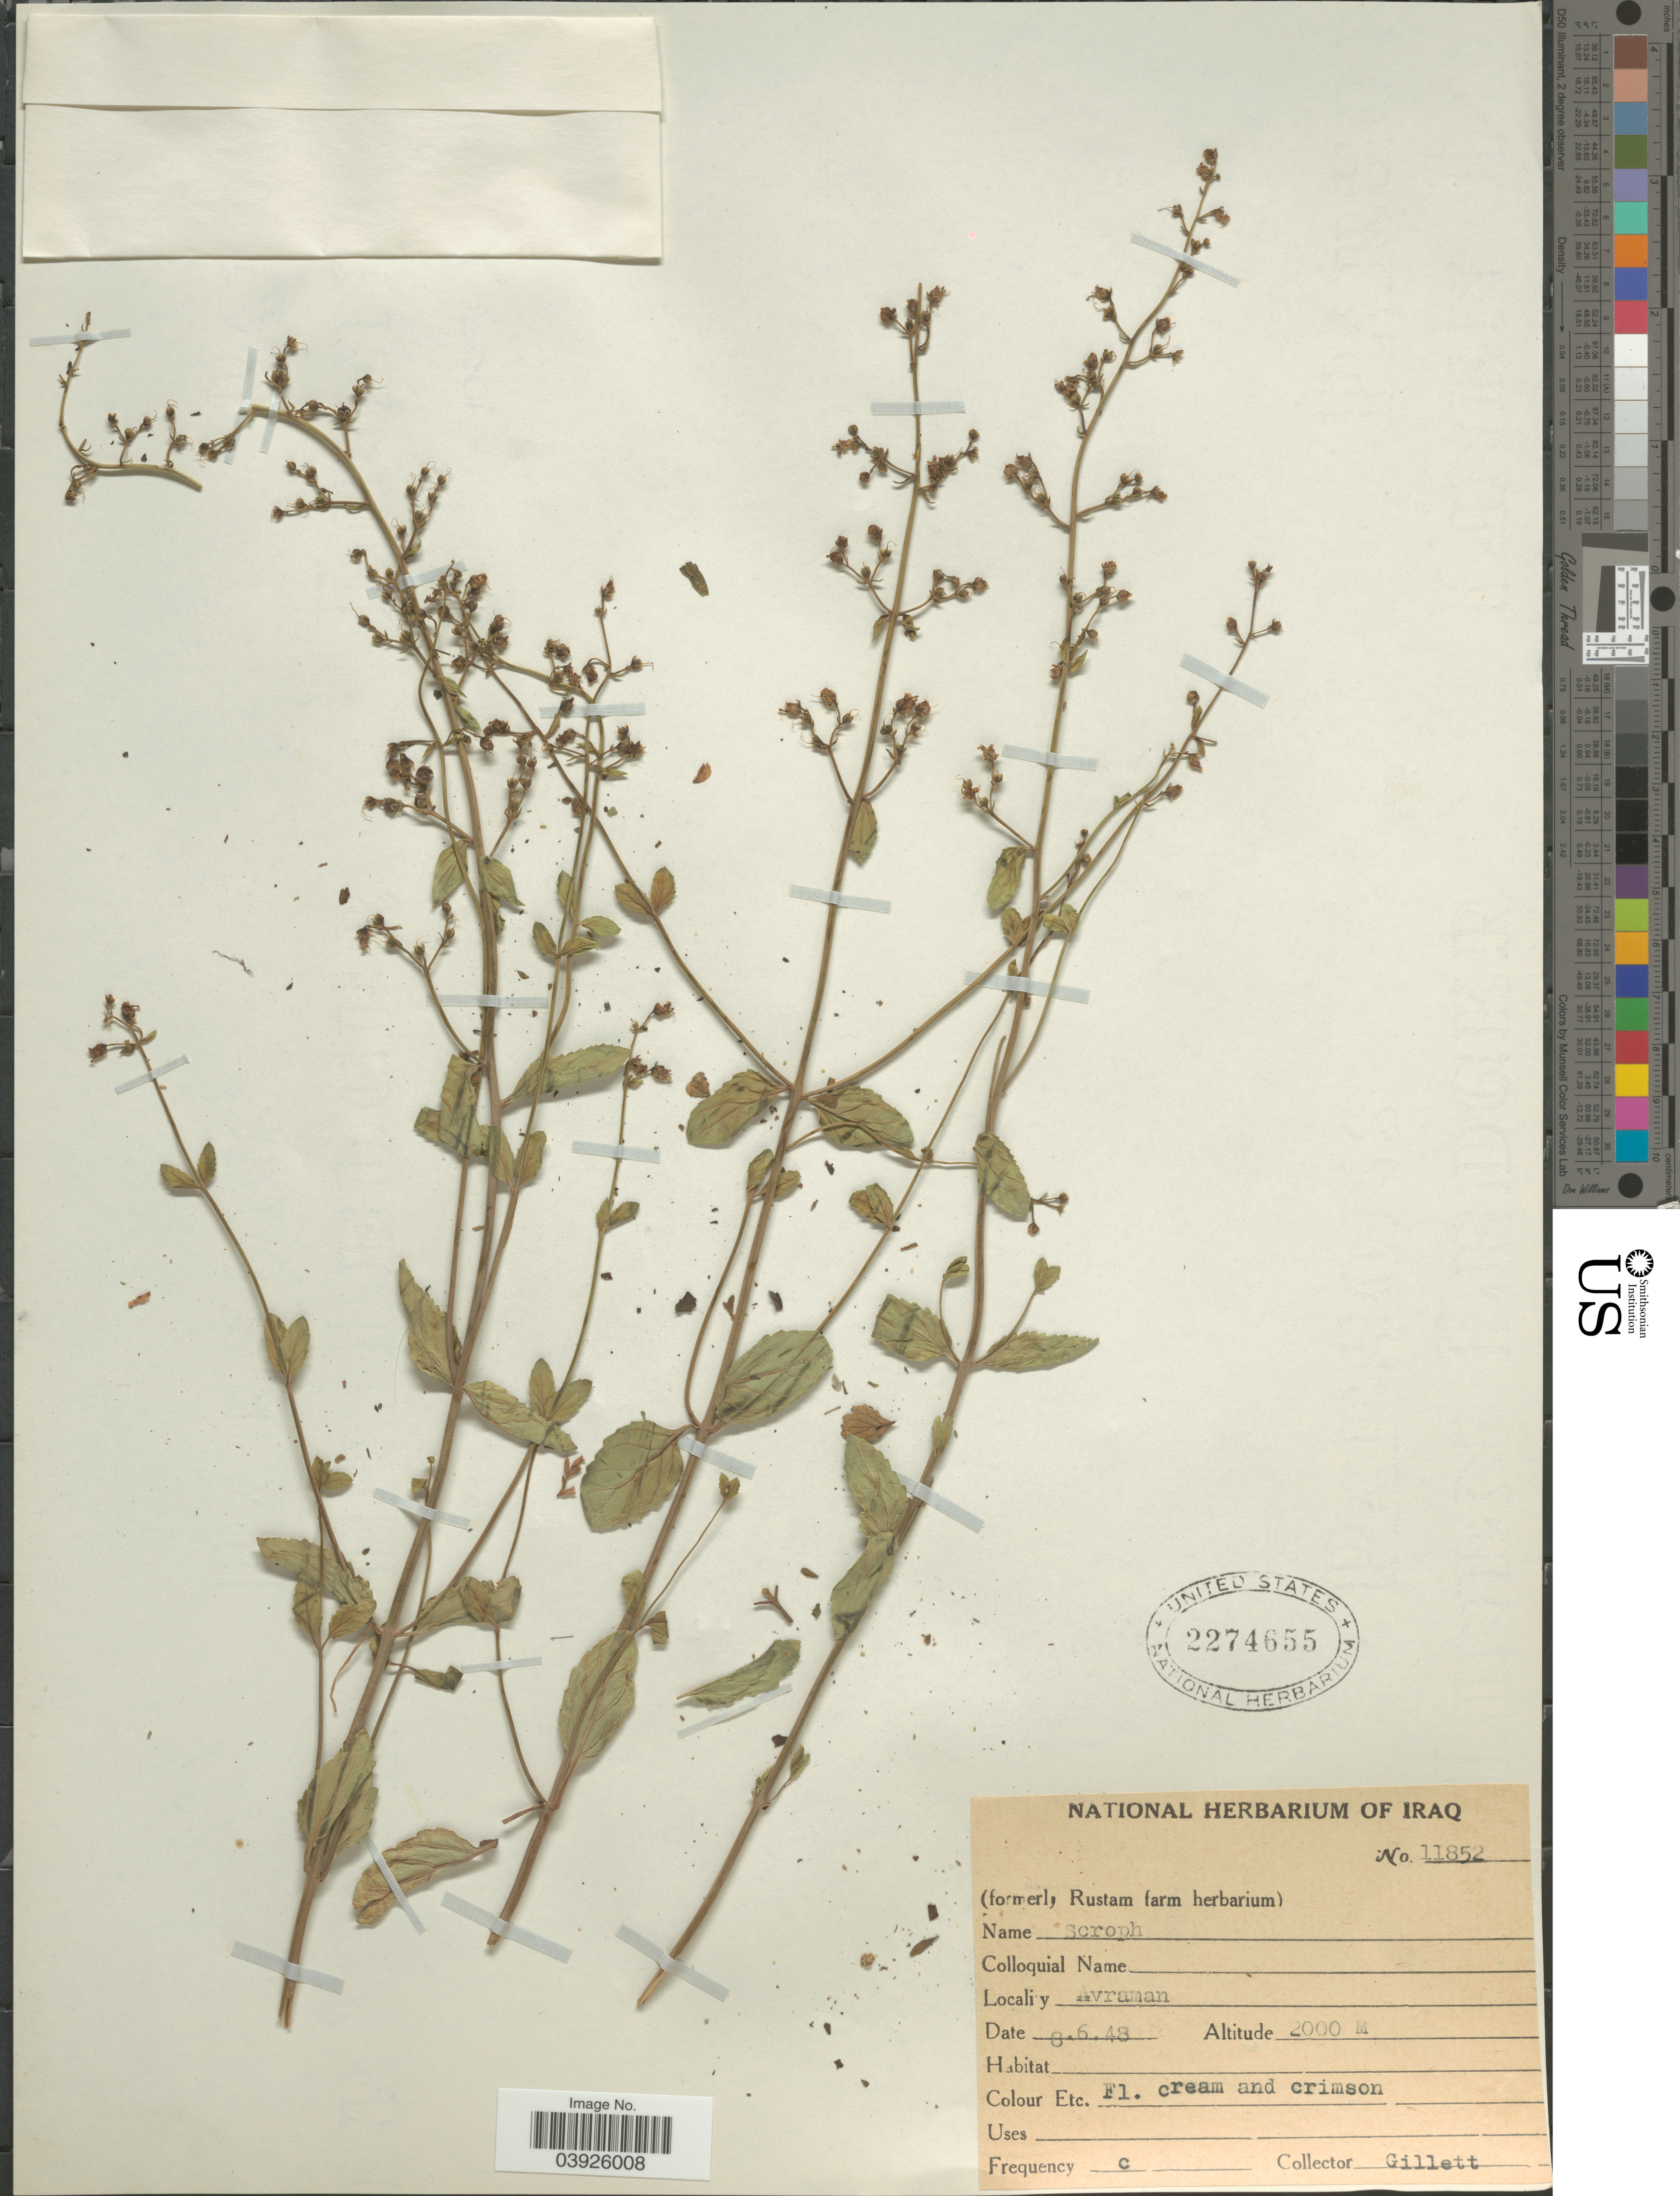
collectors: Gillett, --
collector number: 11852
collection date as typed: Transcribed d/m/y: 8/6/48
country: Iraq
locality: Avraman.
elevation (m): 2000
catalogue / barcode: US 2274655